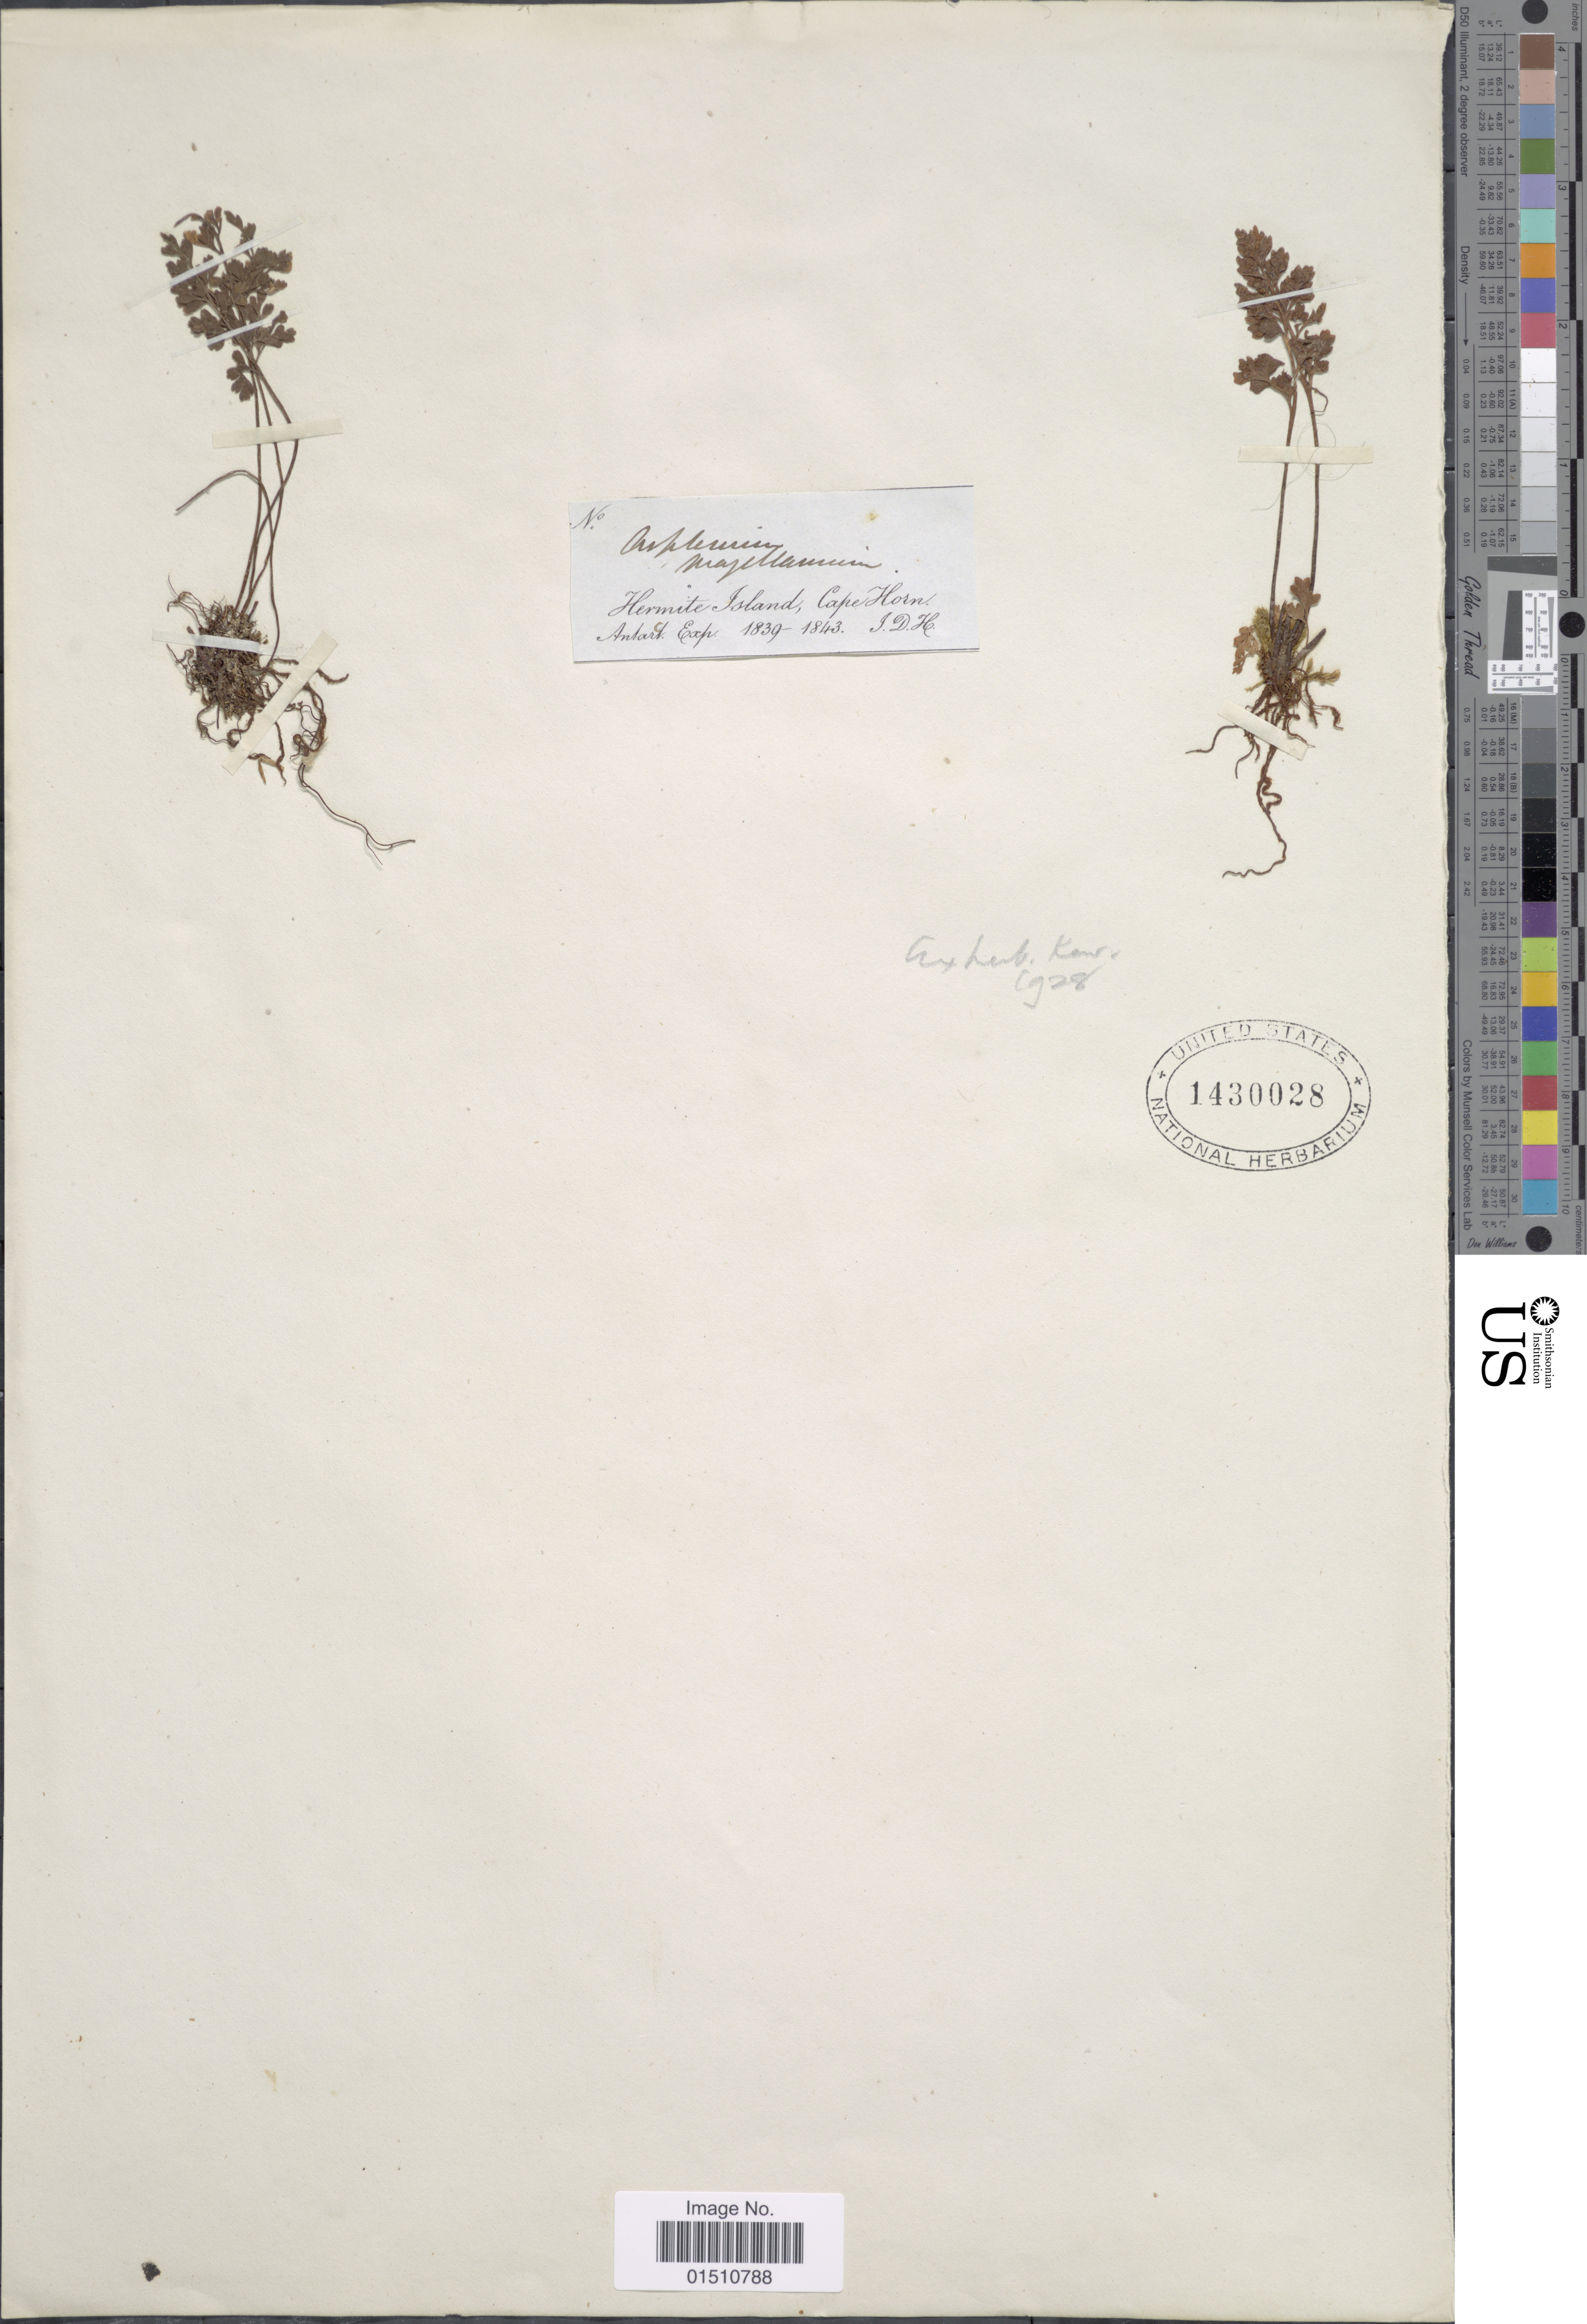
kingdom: Plantae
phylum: Tracheophyta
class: Polypodiopsida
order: Polypodiales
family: Aspleniaceae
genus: Asplenium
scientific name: Asplenium dareoides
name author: Desv.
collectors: J. D. H.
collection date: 1839/1843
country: Chile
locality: Hermite Island, Cape Horn.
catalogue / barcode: US 1430028